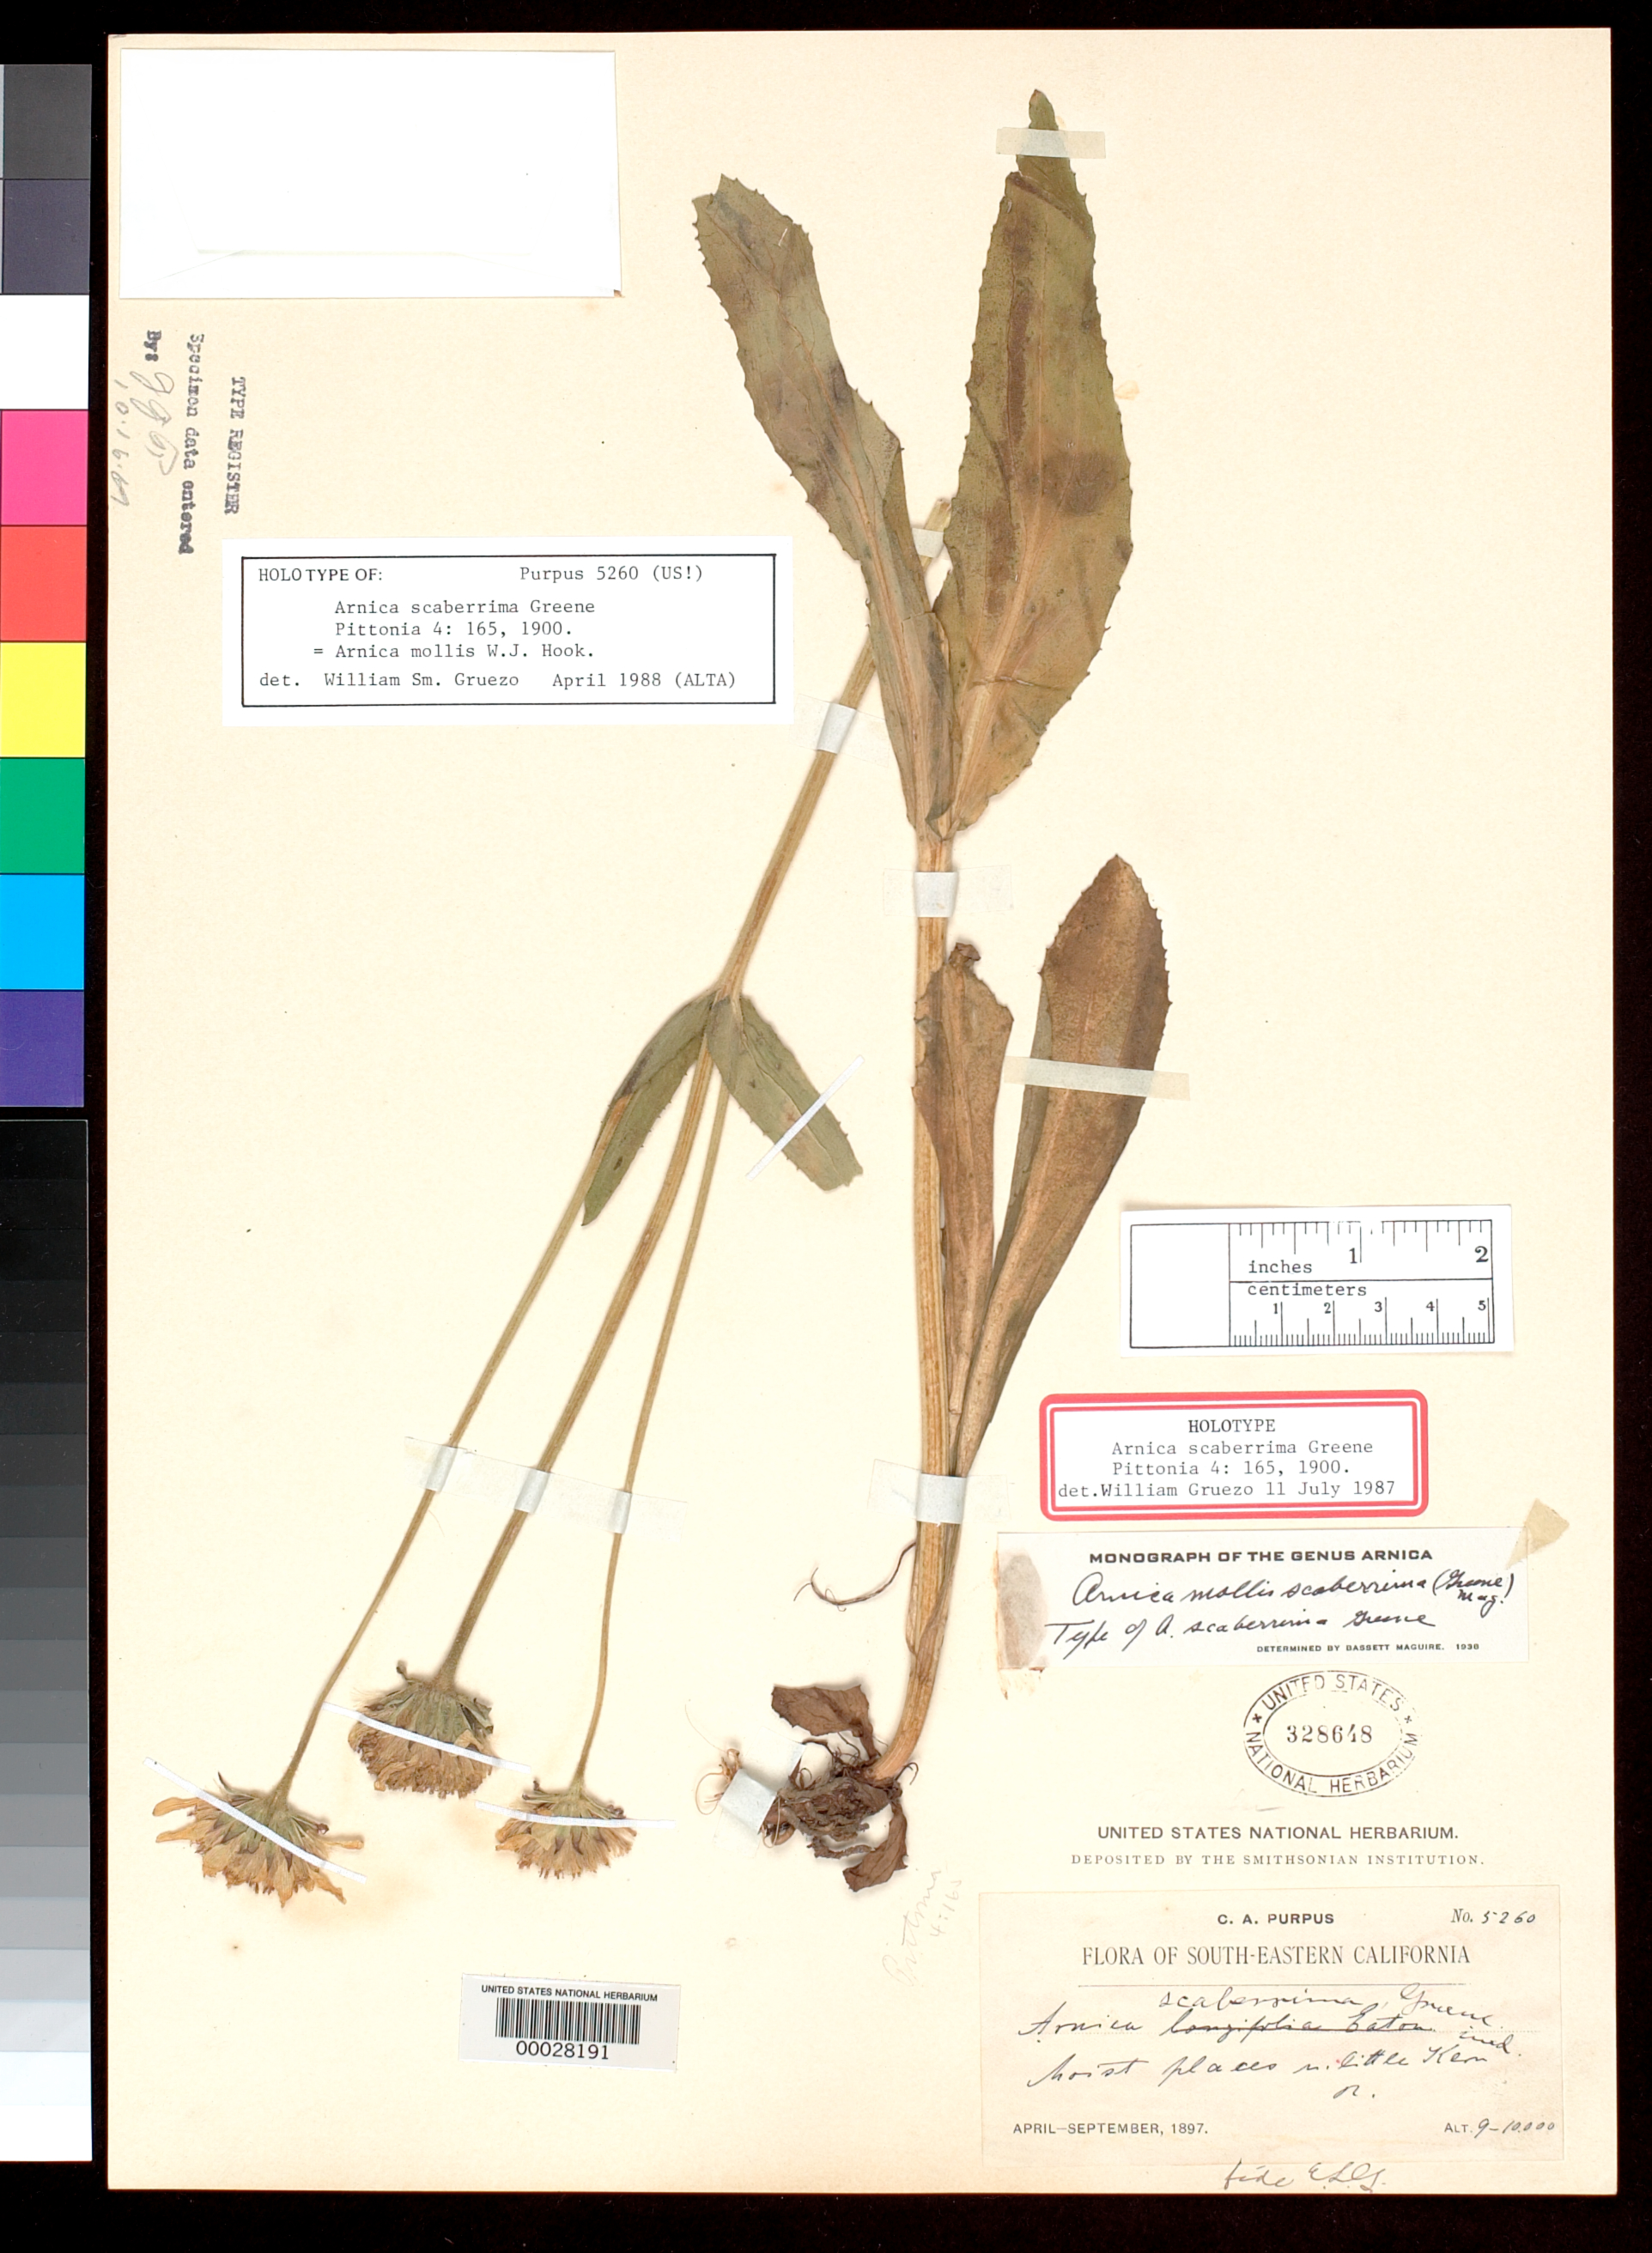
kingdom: Plantae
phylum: Tracheophyta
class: Magnoliopsida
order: Asterales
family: Asteraceae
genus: Arnica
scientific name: Arnica scaberrima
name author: Greene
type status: Syntype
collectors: C. A. Purpus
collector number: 5260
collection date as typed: Apr 1897 and -- Sep 1897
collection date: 1897-04,1897-09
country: United States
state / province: California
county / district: Kern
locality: Little Kern River.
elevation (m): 2743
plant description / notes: Lectotype? This sheet was annotated as "Type" by B. Maguire (1938) & as "holotype" by W. Gruezo (1987, 1988) but Greene cited two US collections without indicating or annotating either as the type.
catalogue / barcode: US 328648